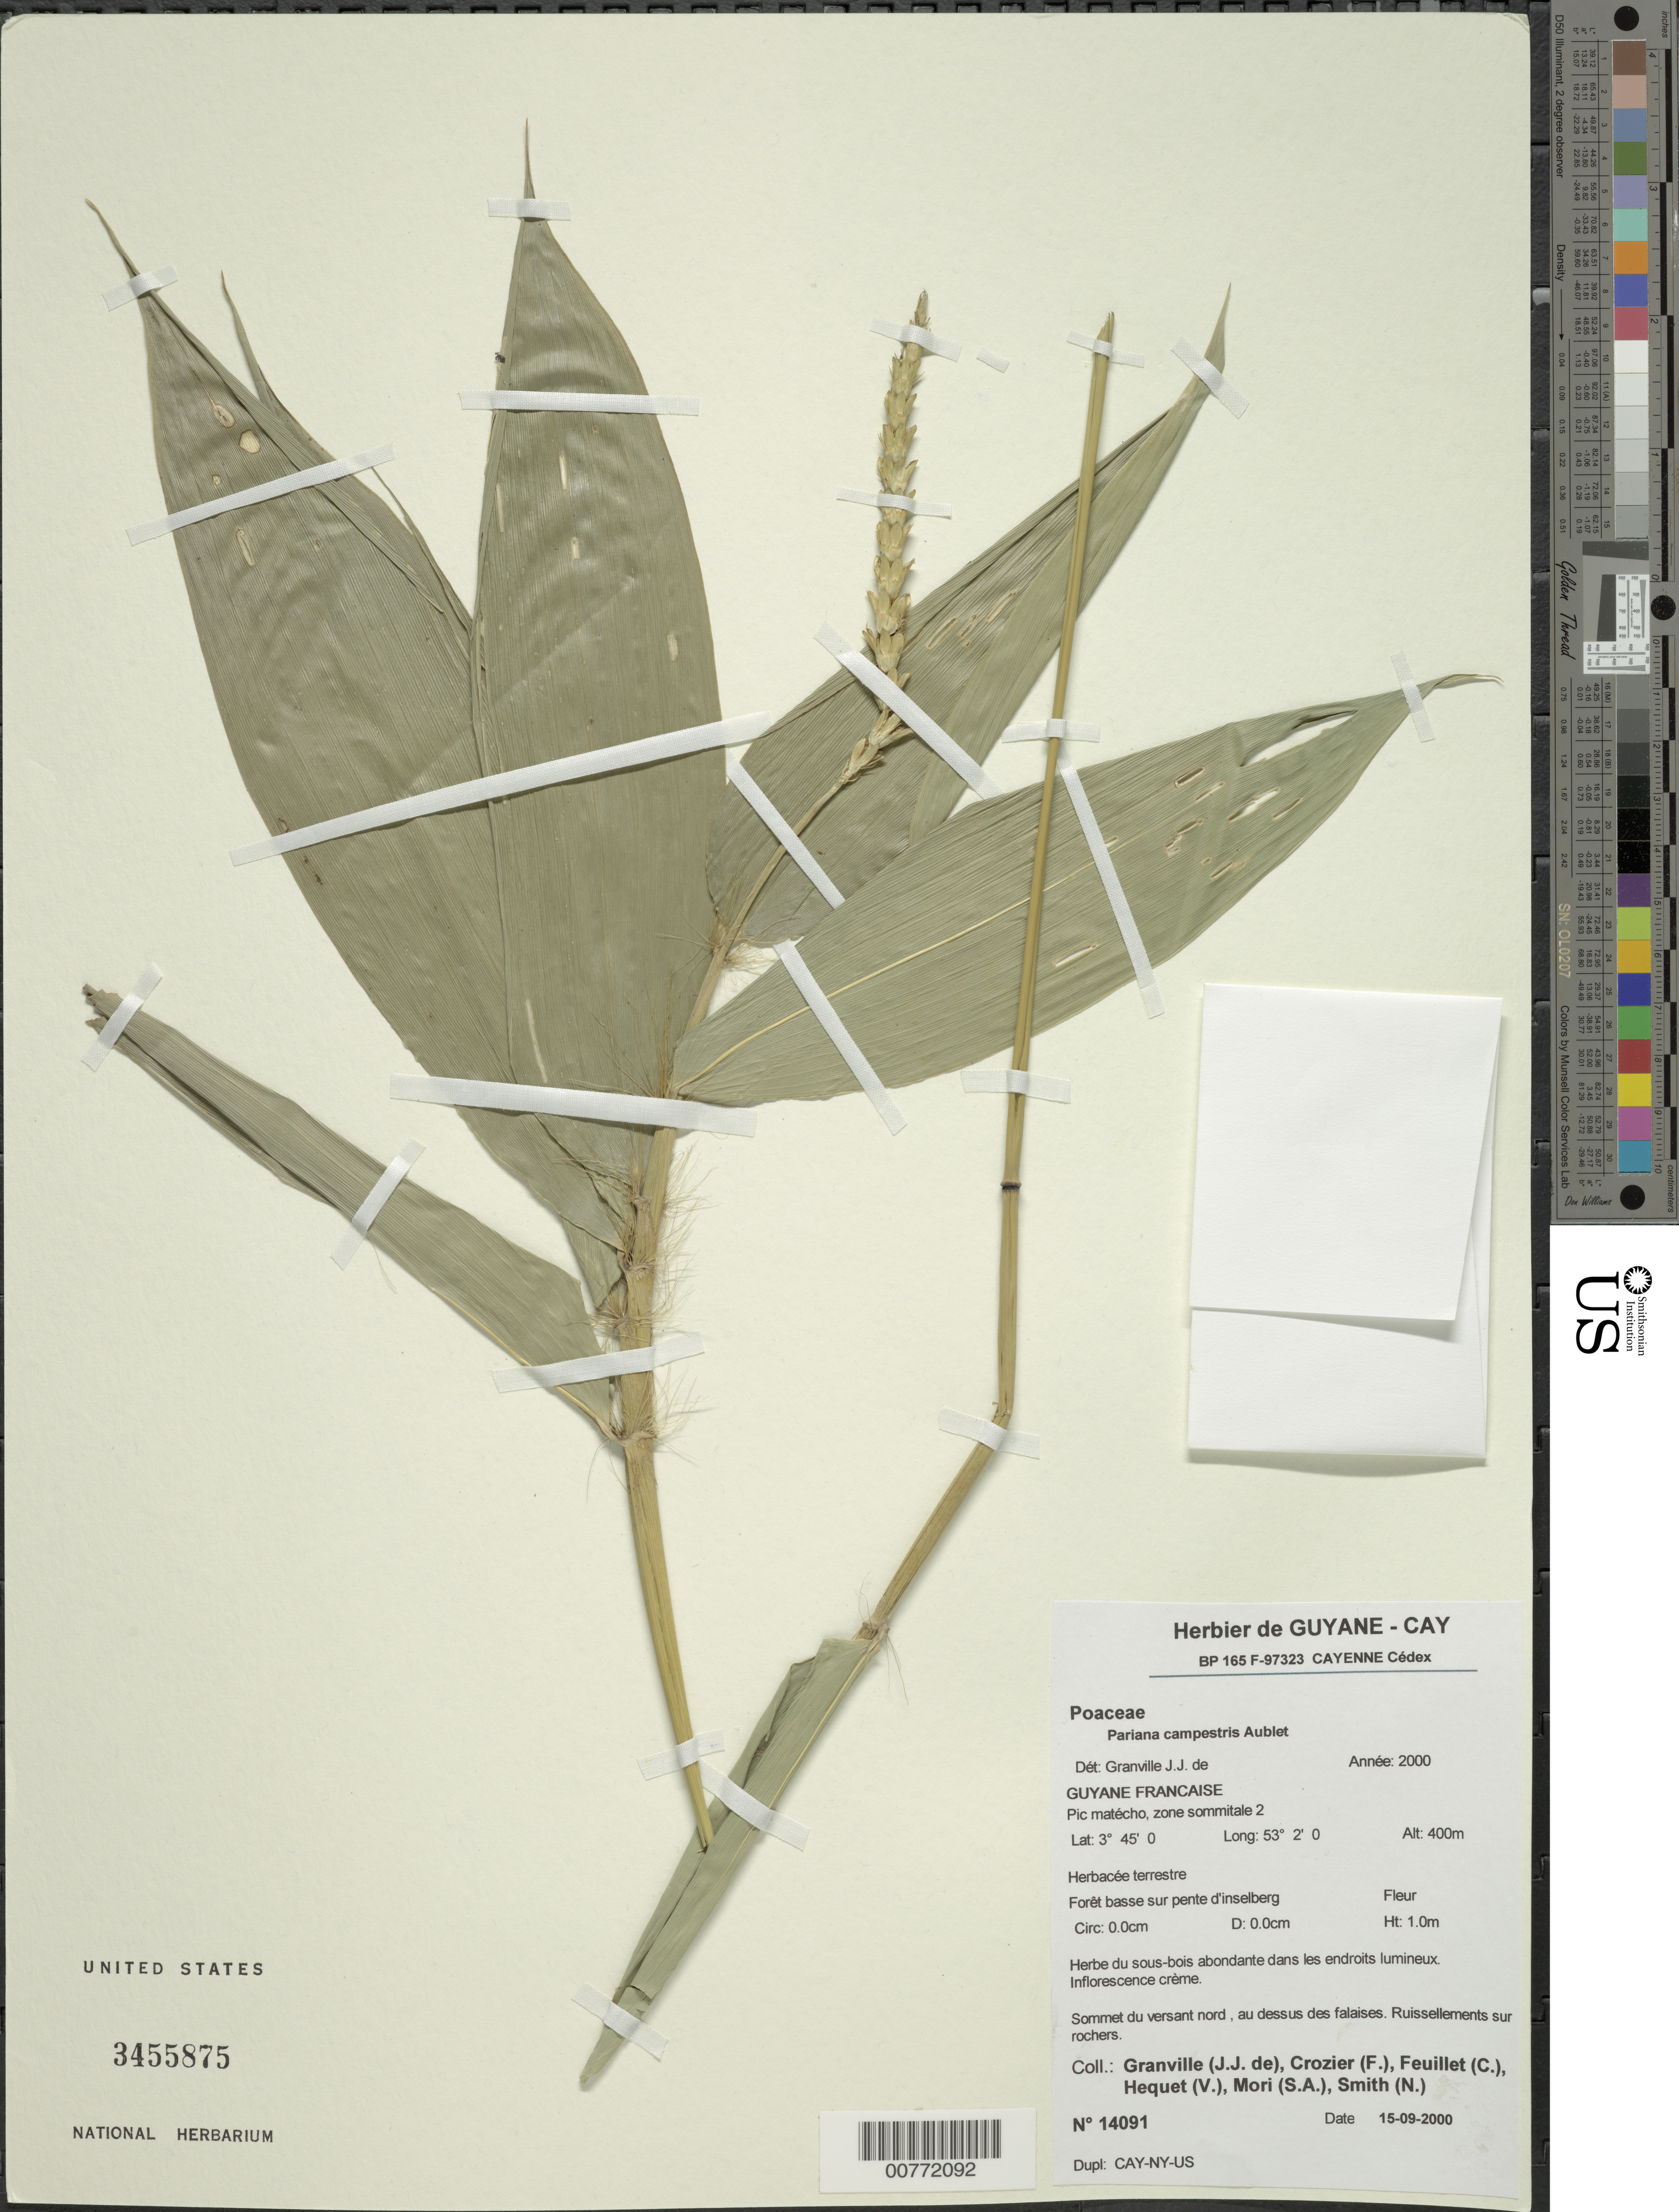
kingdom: Plantae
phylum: Tracheophyta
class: Liliopsida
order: Poales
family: Poaceae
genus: Pariana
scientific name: Pariana campestris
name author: Aubl.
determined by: Granville, J. J. de, (CAY), Institut de Recherche pour le Developpement (IRD) (FRENCH GUIANA)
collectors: J.-J. de Granville, F. Crozier, C. Feuillet, V. Hequet, S. Mori & N. Smith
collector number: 14091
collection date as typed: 15-Sep-00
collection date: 2000-09-15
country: French Guiana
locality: Pic Matécho, zone sommitale 2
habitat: Forêt basse sur pente d'inselberg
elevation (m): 400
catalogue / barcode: US 3455875